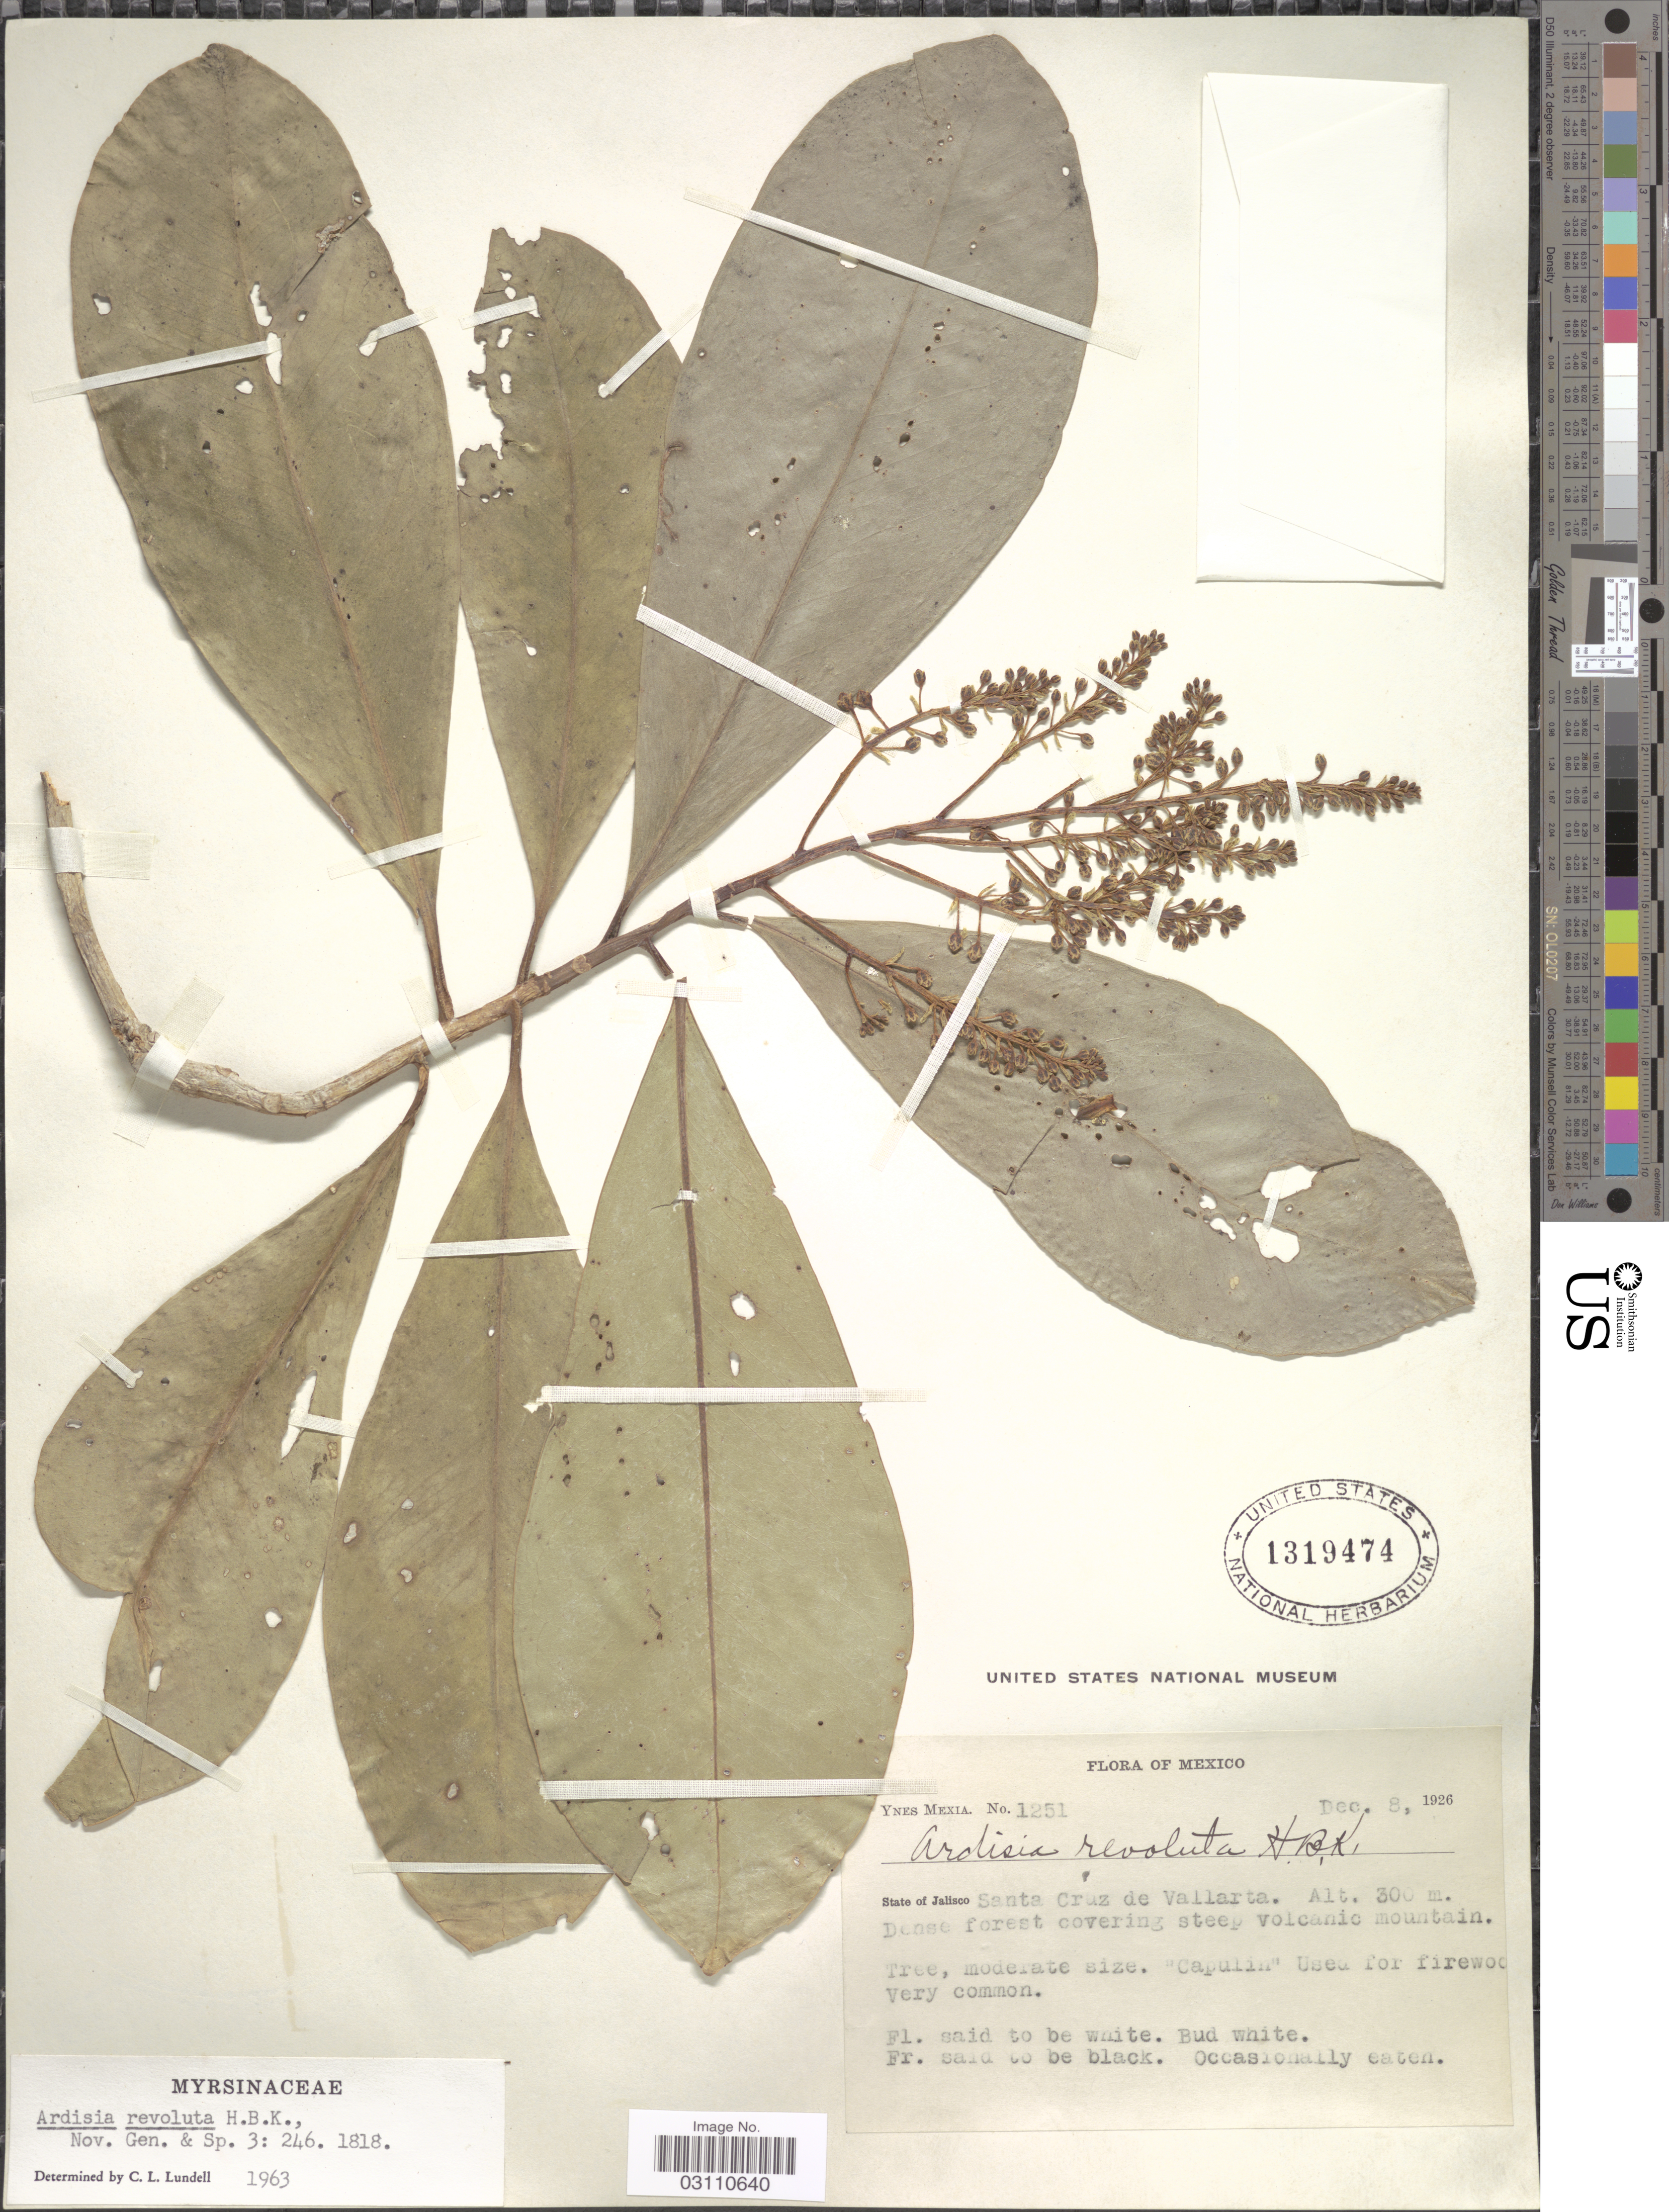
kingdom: Plantae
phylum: Tracheophyta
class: Magnoliopsida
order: Ericales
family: Primulaceae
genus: Ardisia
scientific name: Ardisia revoluta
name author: Kunth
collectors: Y. Mexia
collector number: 1251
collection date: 1926-12-08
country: Mexico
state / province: Jalisco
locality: Santa Cruz de Vallarta.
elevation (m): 300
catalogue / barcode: US 1319474